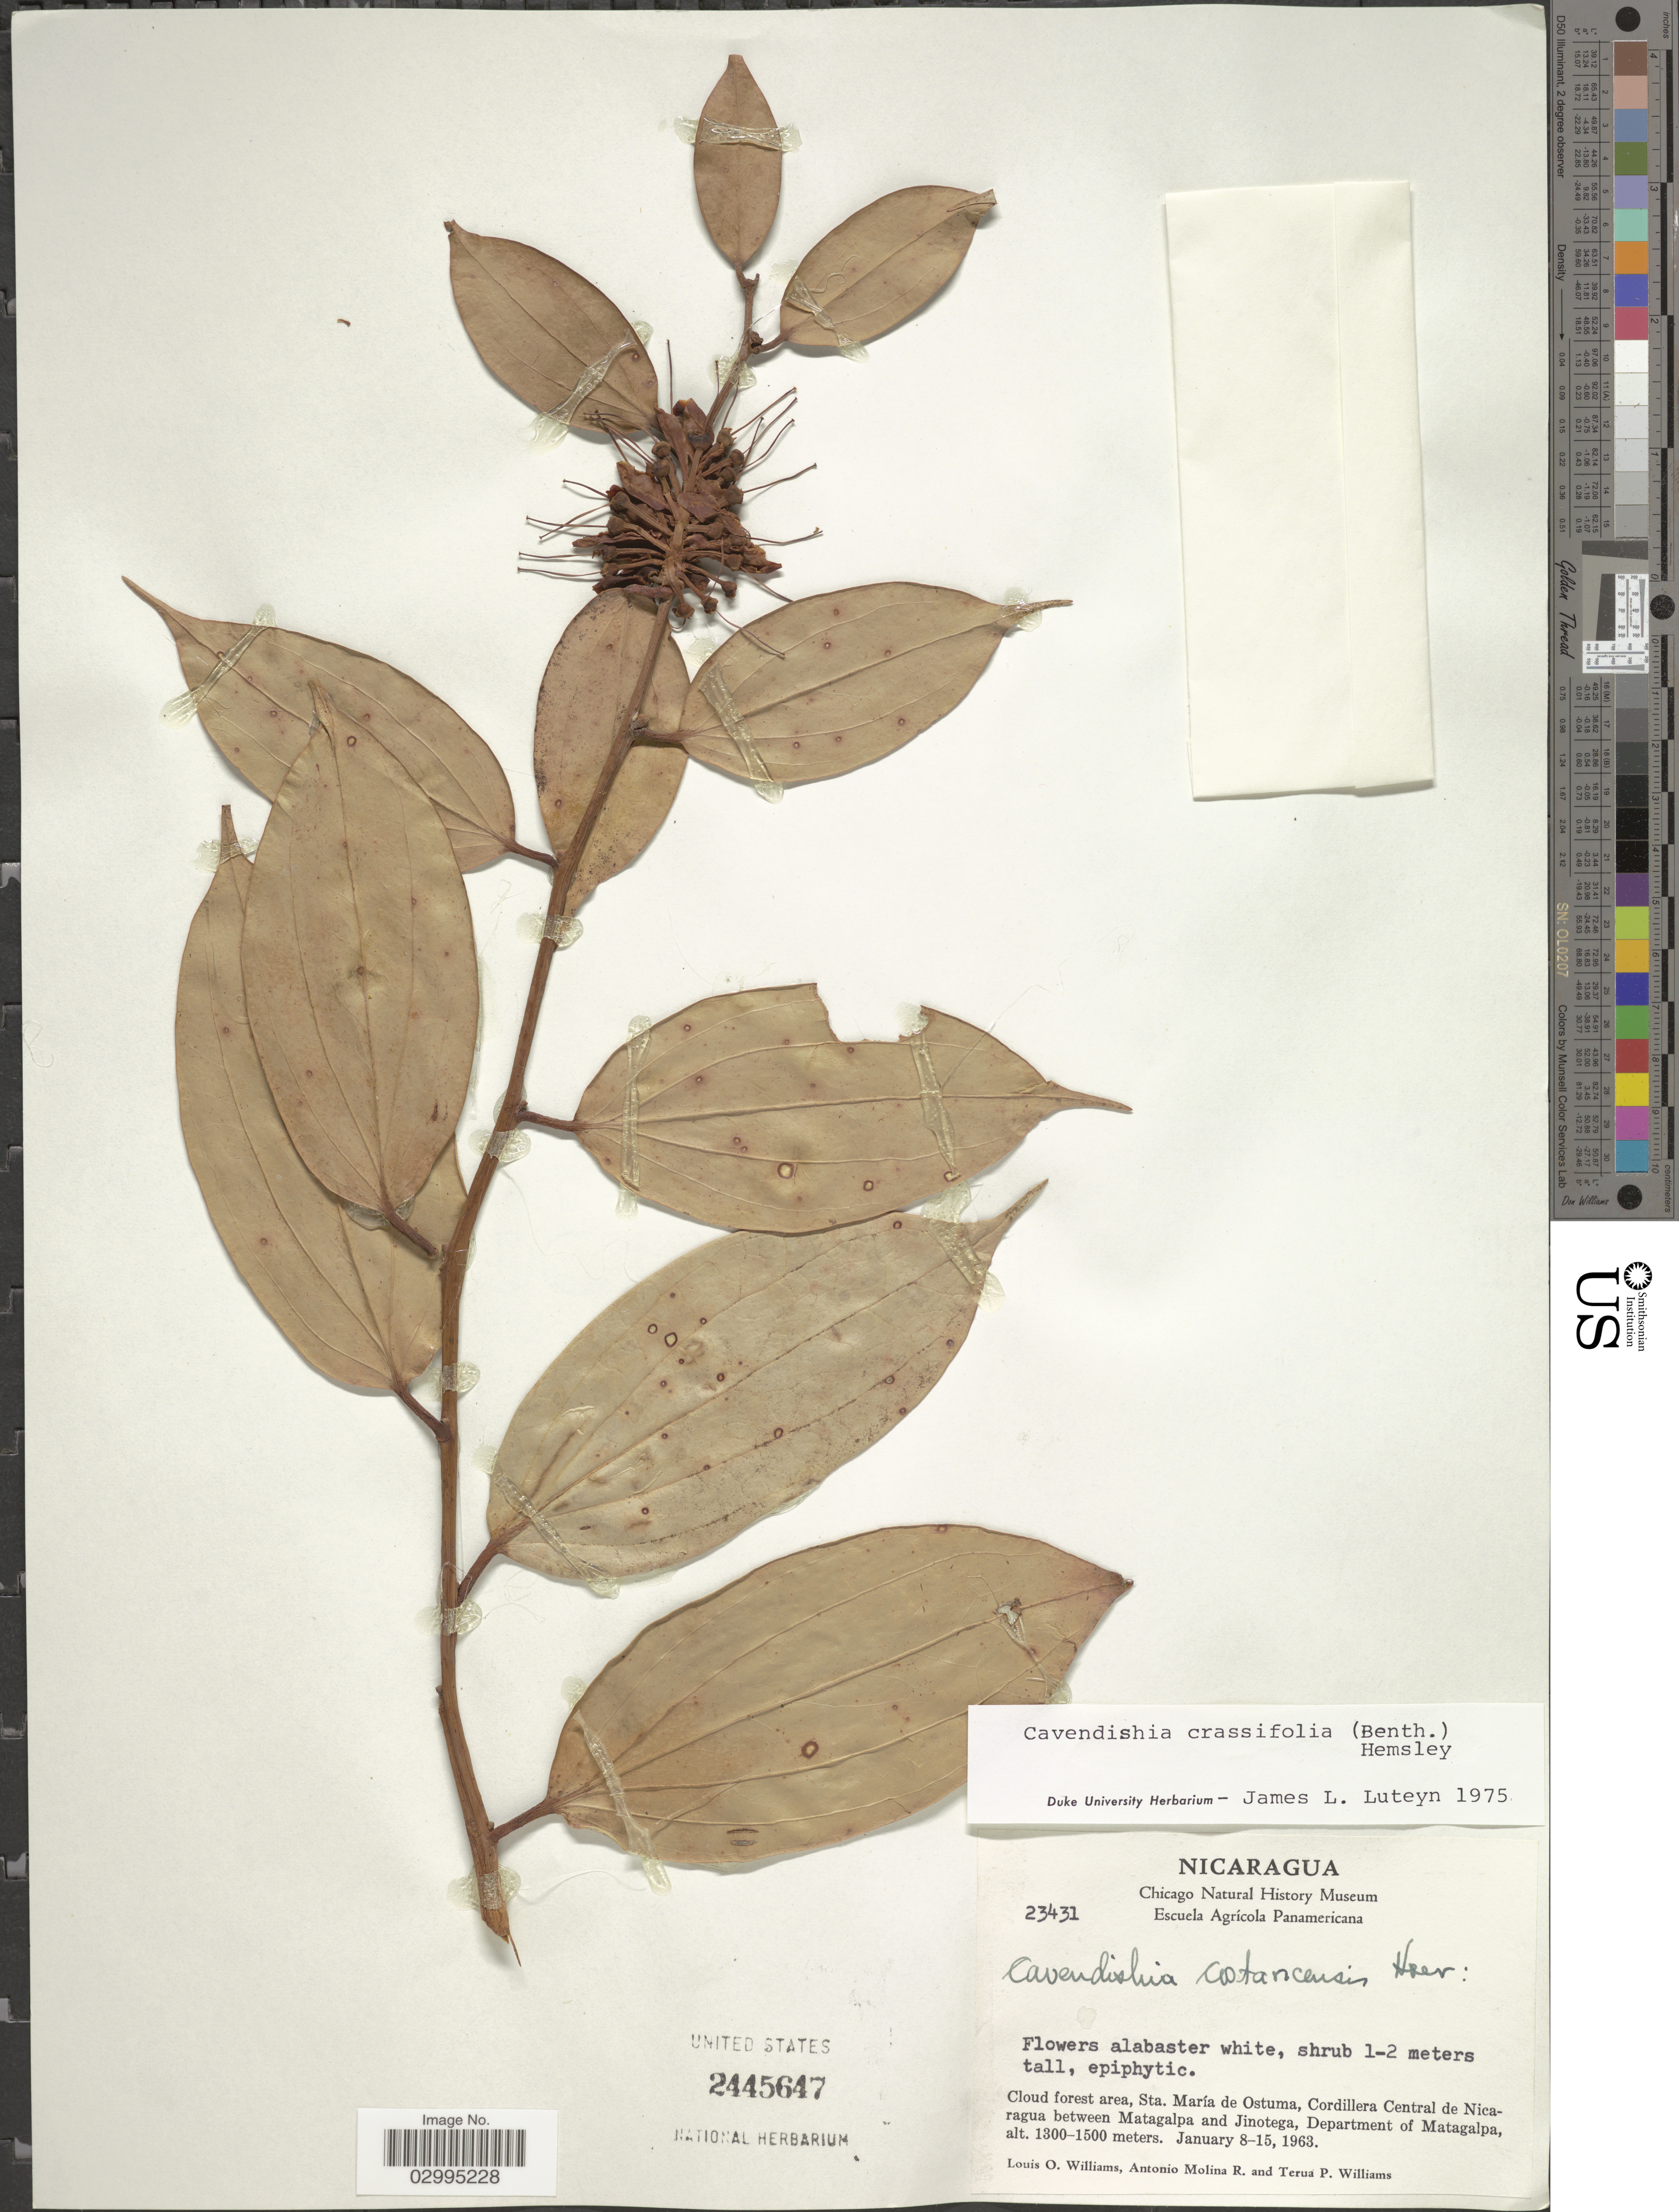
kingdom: Plantae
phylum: Tracheophyta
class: Magnoliopsida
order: Ericales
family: Ericaceae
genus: Cavendishia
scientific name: Cavendishia crassifolia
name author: (Benth.) Hemsl.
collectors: L. O. Williams, A. Molina R. & T. Williams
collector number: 23431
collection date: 1963-01-08/1963-01-15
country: Nicaragua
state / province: Matagalpa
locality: Sta. María de Ostuma, Cordillera Central de Nicaragua between Matagalpa and Jinotega, Department of Matagalpa.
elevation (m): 1300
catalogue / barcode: US 2445647